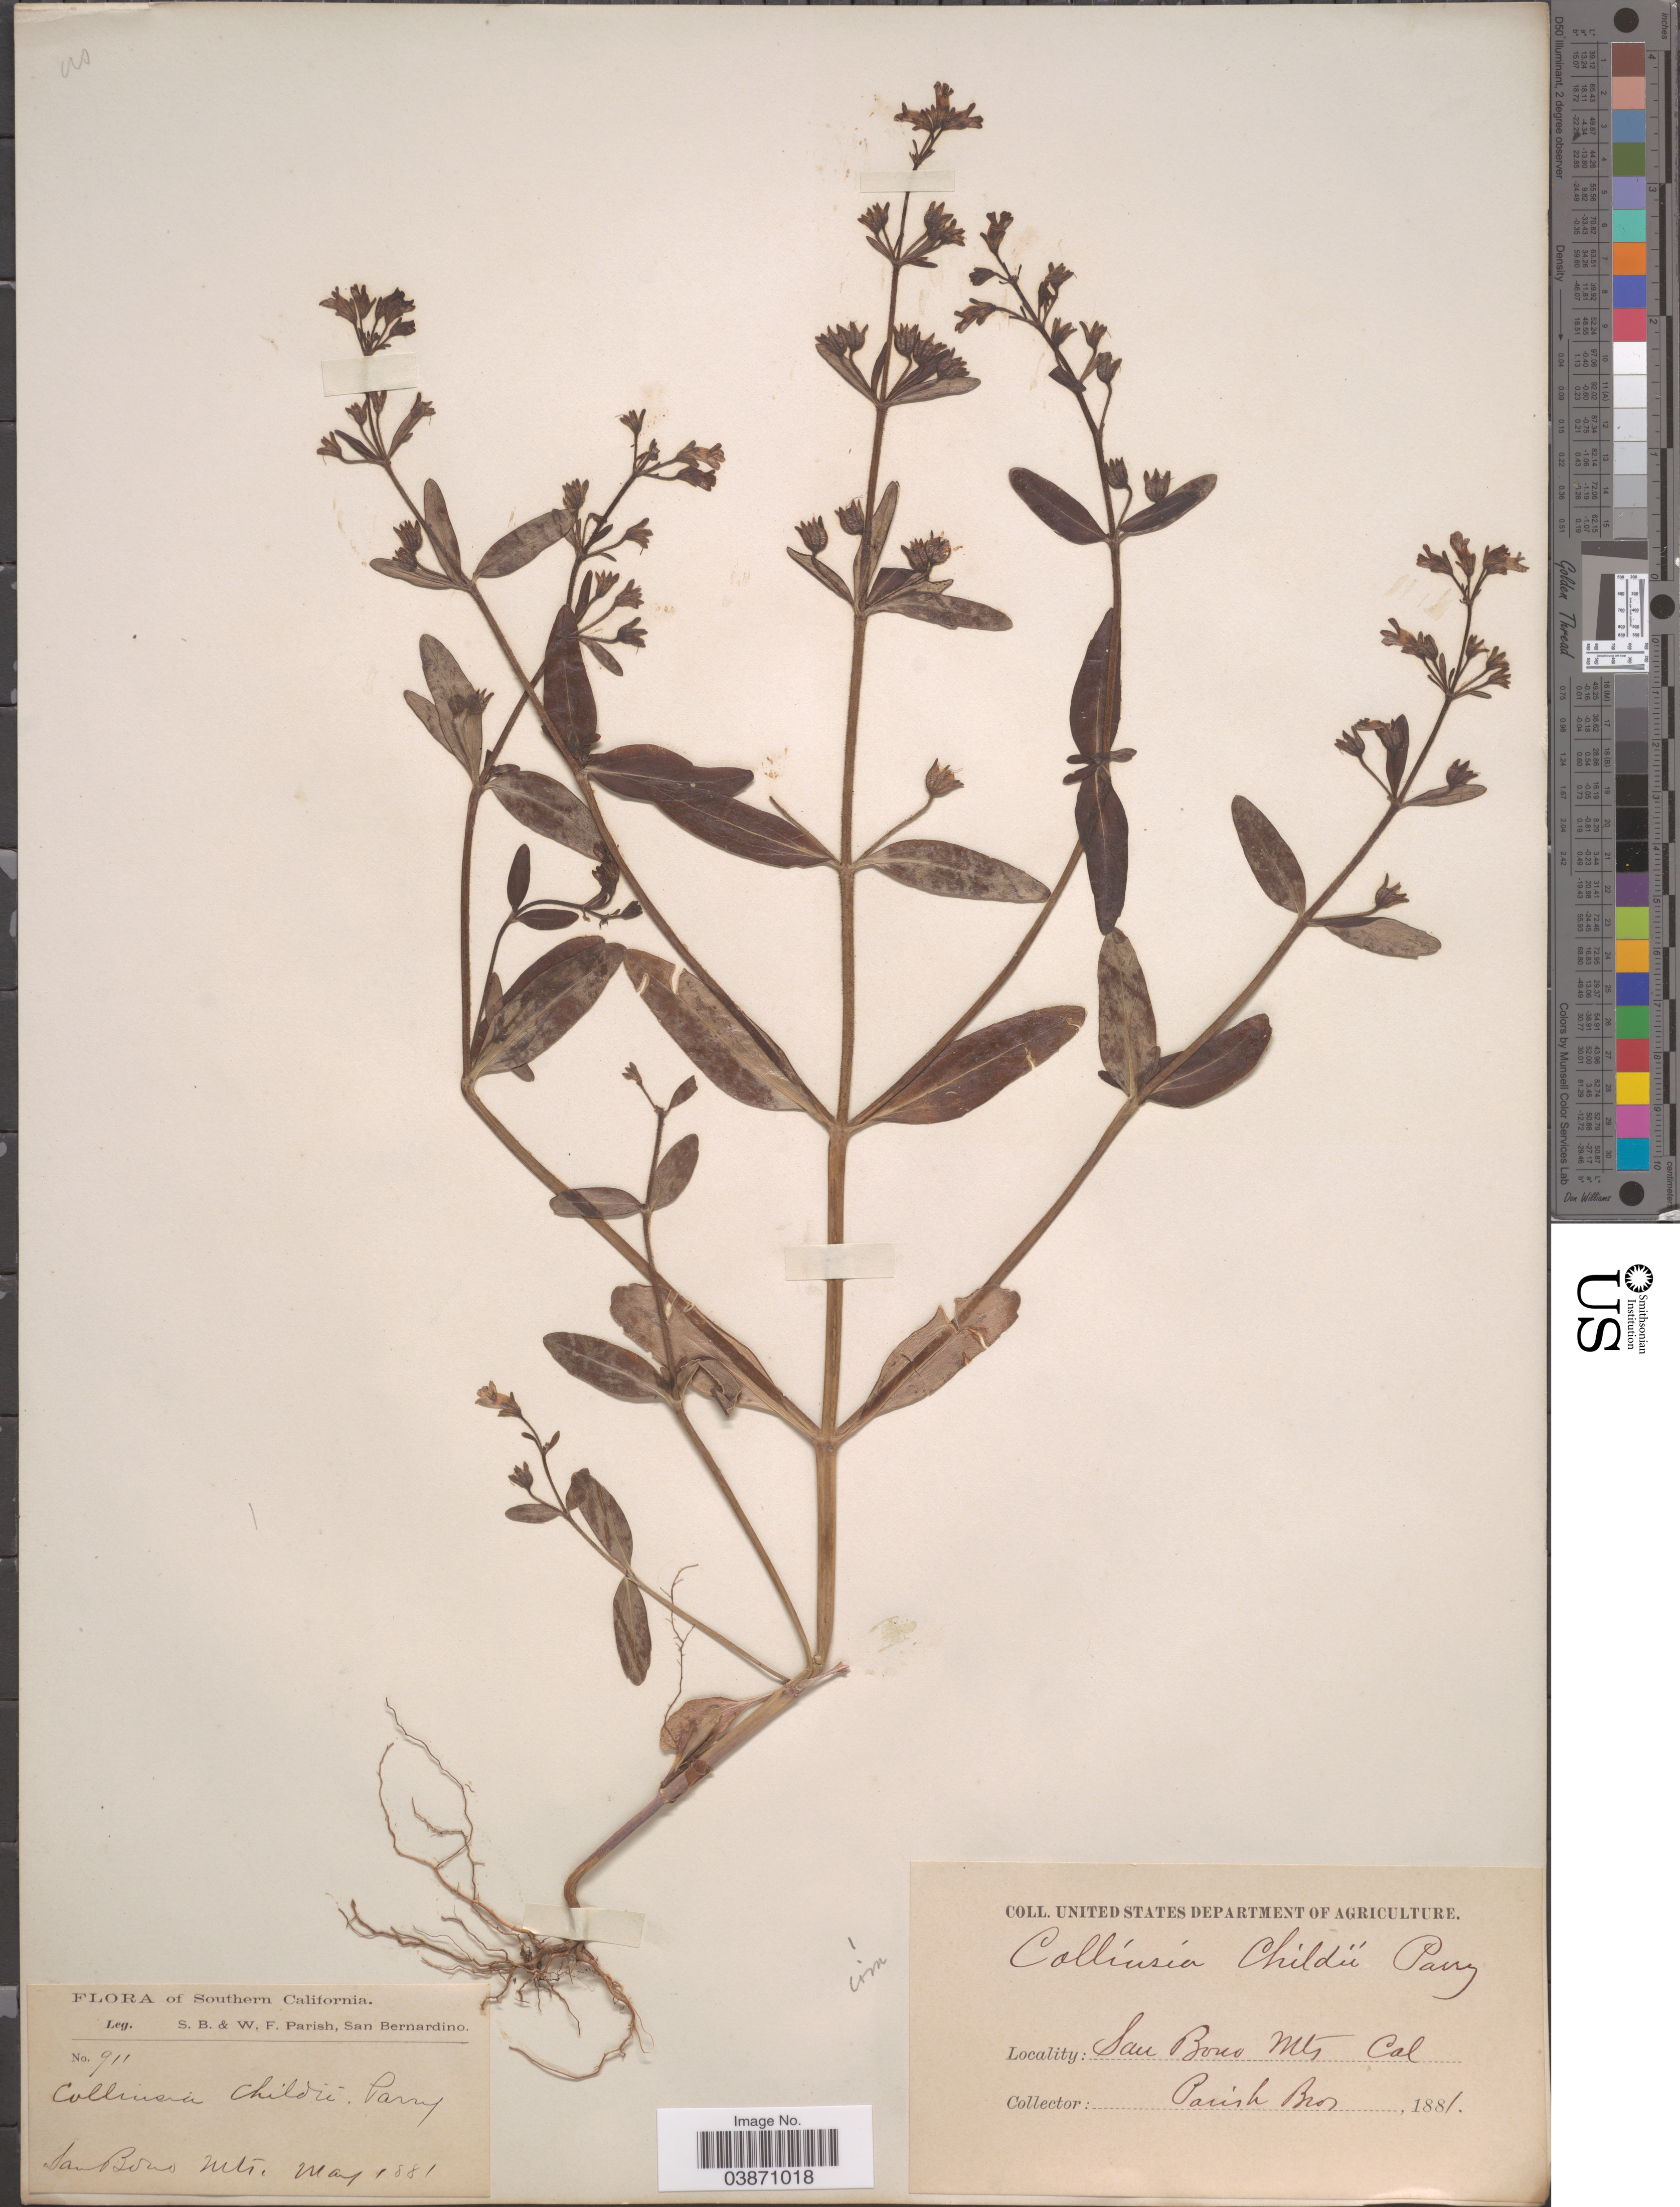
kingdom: Plantae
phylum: Tracheophyta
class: Magnoliopsida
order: Lamiales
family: Plantaginaceae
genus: Collinsia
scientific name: Collinsia childii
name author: Parry ex A. Gray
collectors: S. B. Parish & W. F. Parish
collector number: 911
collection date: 1881-05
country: United States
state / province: California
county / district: San Bernardino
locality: Southern California. San Bono Mts.